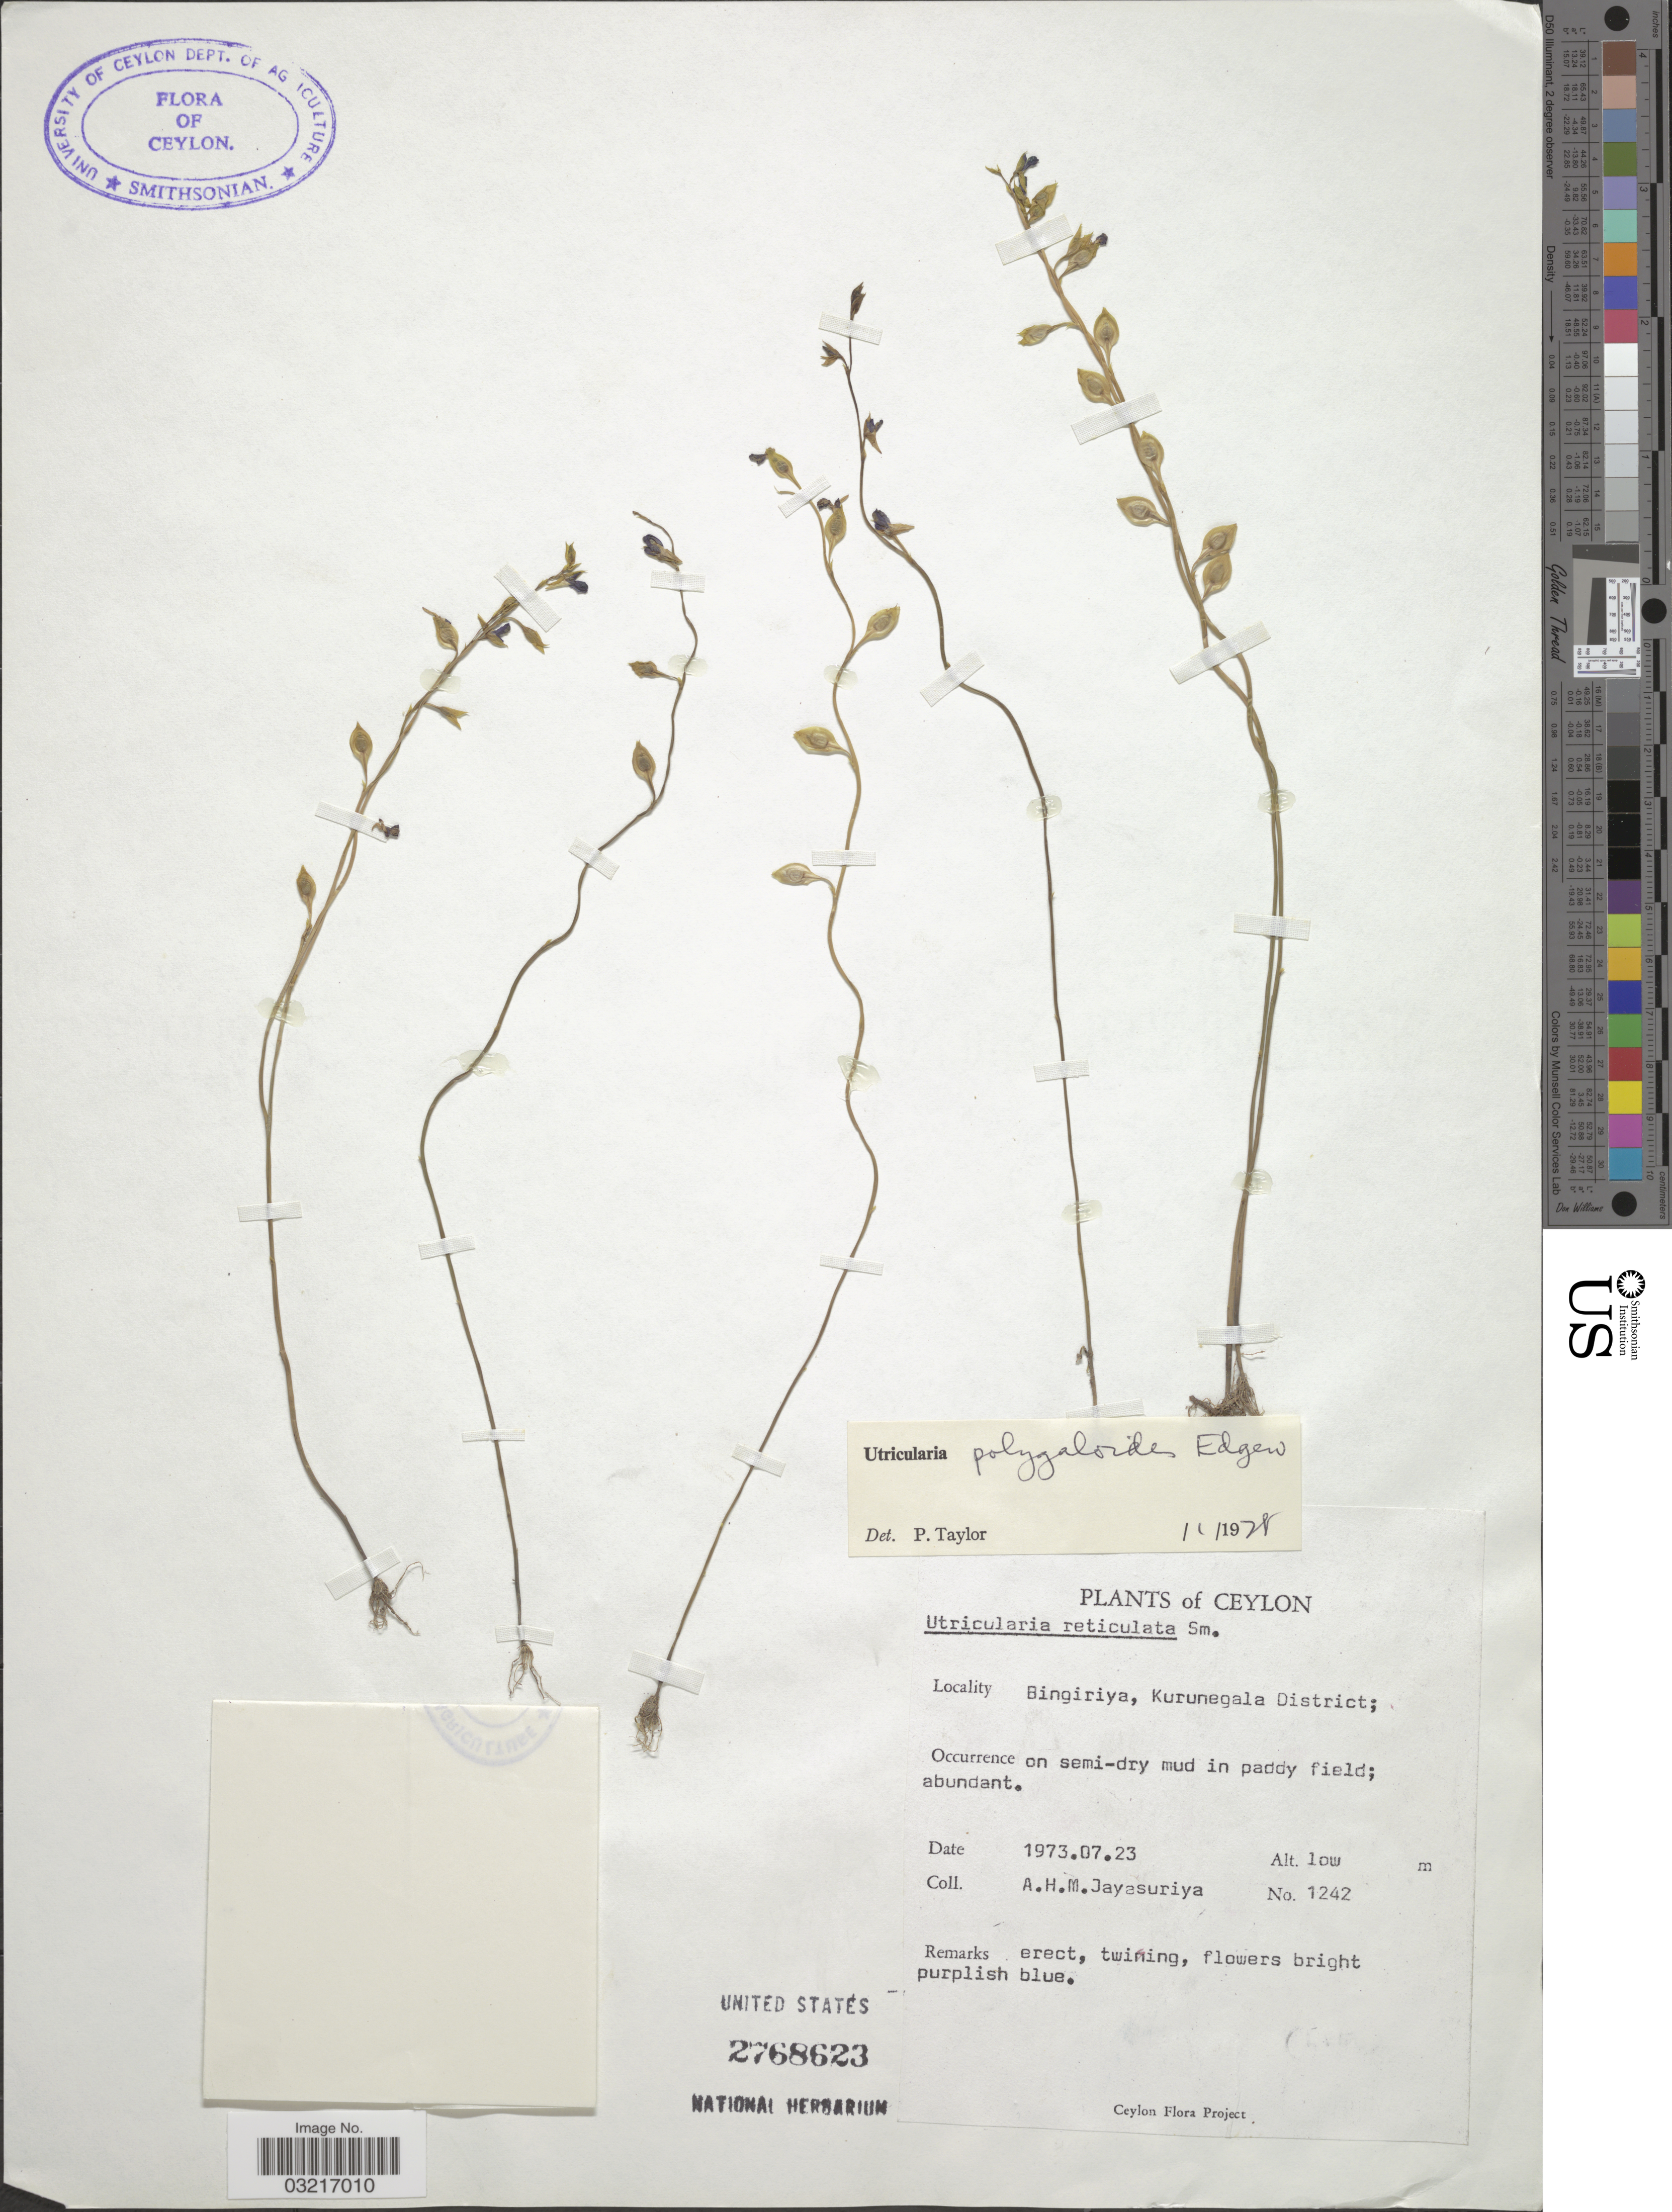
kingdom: Plantae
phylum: Tracheophyta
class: Magnoliopsida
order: Lamiales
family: Lentibulariaceae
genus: Utricularia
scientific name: Utricularia polygaloides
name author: Edgew.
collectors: A. H. Jayasuriya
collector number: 1242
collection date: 1973-07-23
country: Sri Lanka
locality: Ceylon, Bingiriya, Kurunegala District.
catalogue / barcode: US 2768623